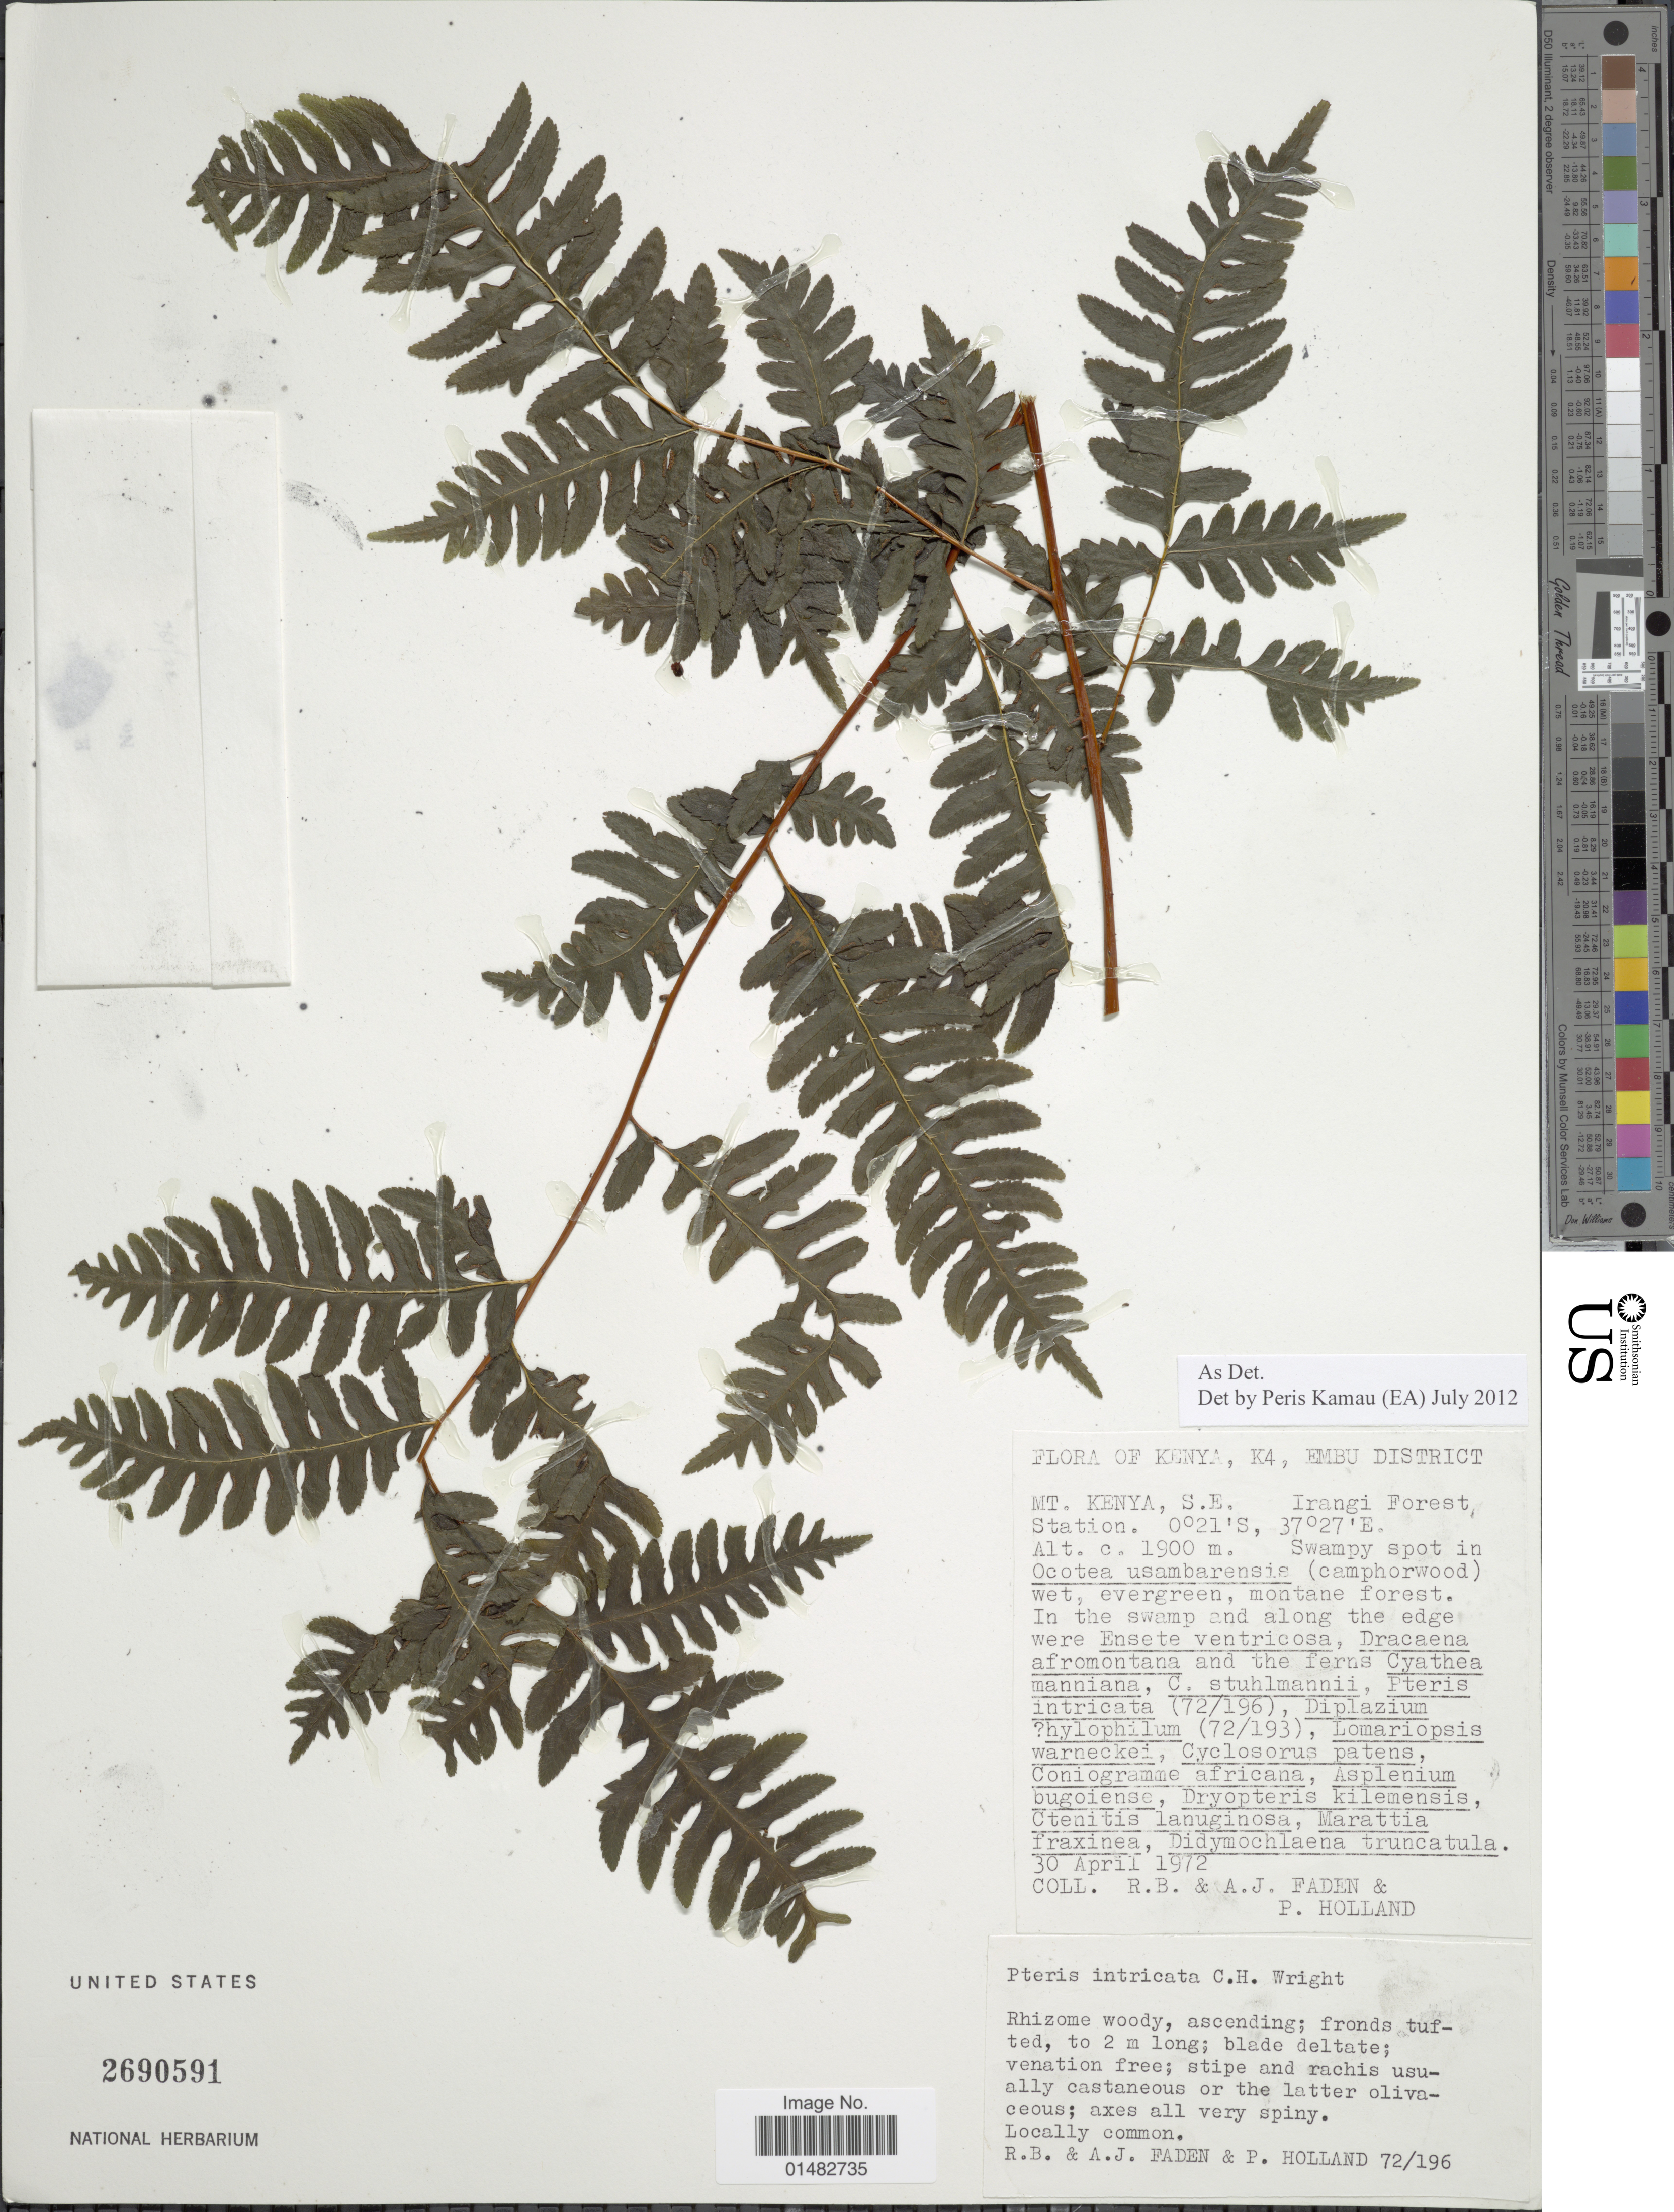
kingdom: Plantae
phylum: Tracheophyta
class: Polypodiopsida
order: Polypodiales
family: Pteridaceae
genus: Pteris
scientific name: Pteris intricata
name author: C.H. Wright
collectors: R. B. Faden, A. J. Faden & P. Holland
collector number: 72/196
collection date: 1972-04-30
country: Kenya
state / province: Embu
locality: Kenya, K4, Embu District, Mt. Kenya, S.E. Irangi Forest Station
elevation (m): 1900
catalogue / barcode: US 2690591